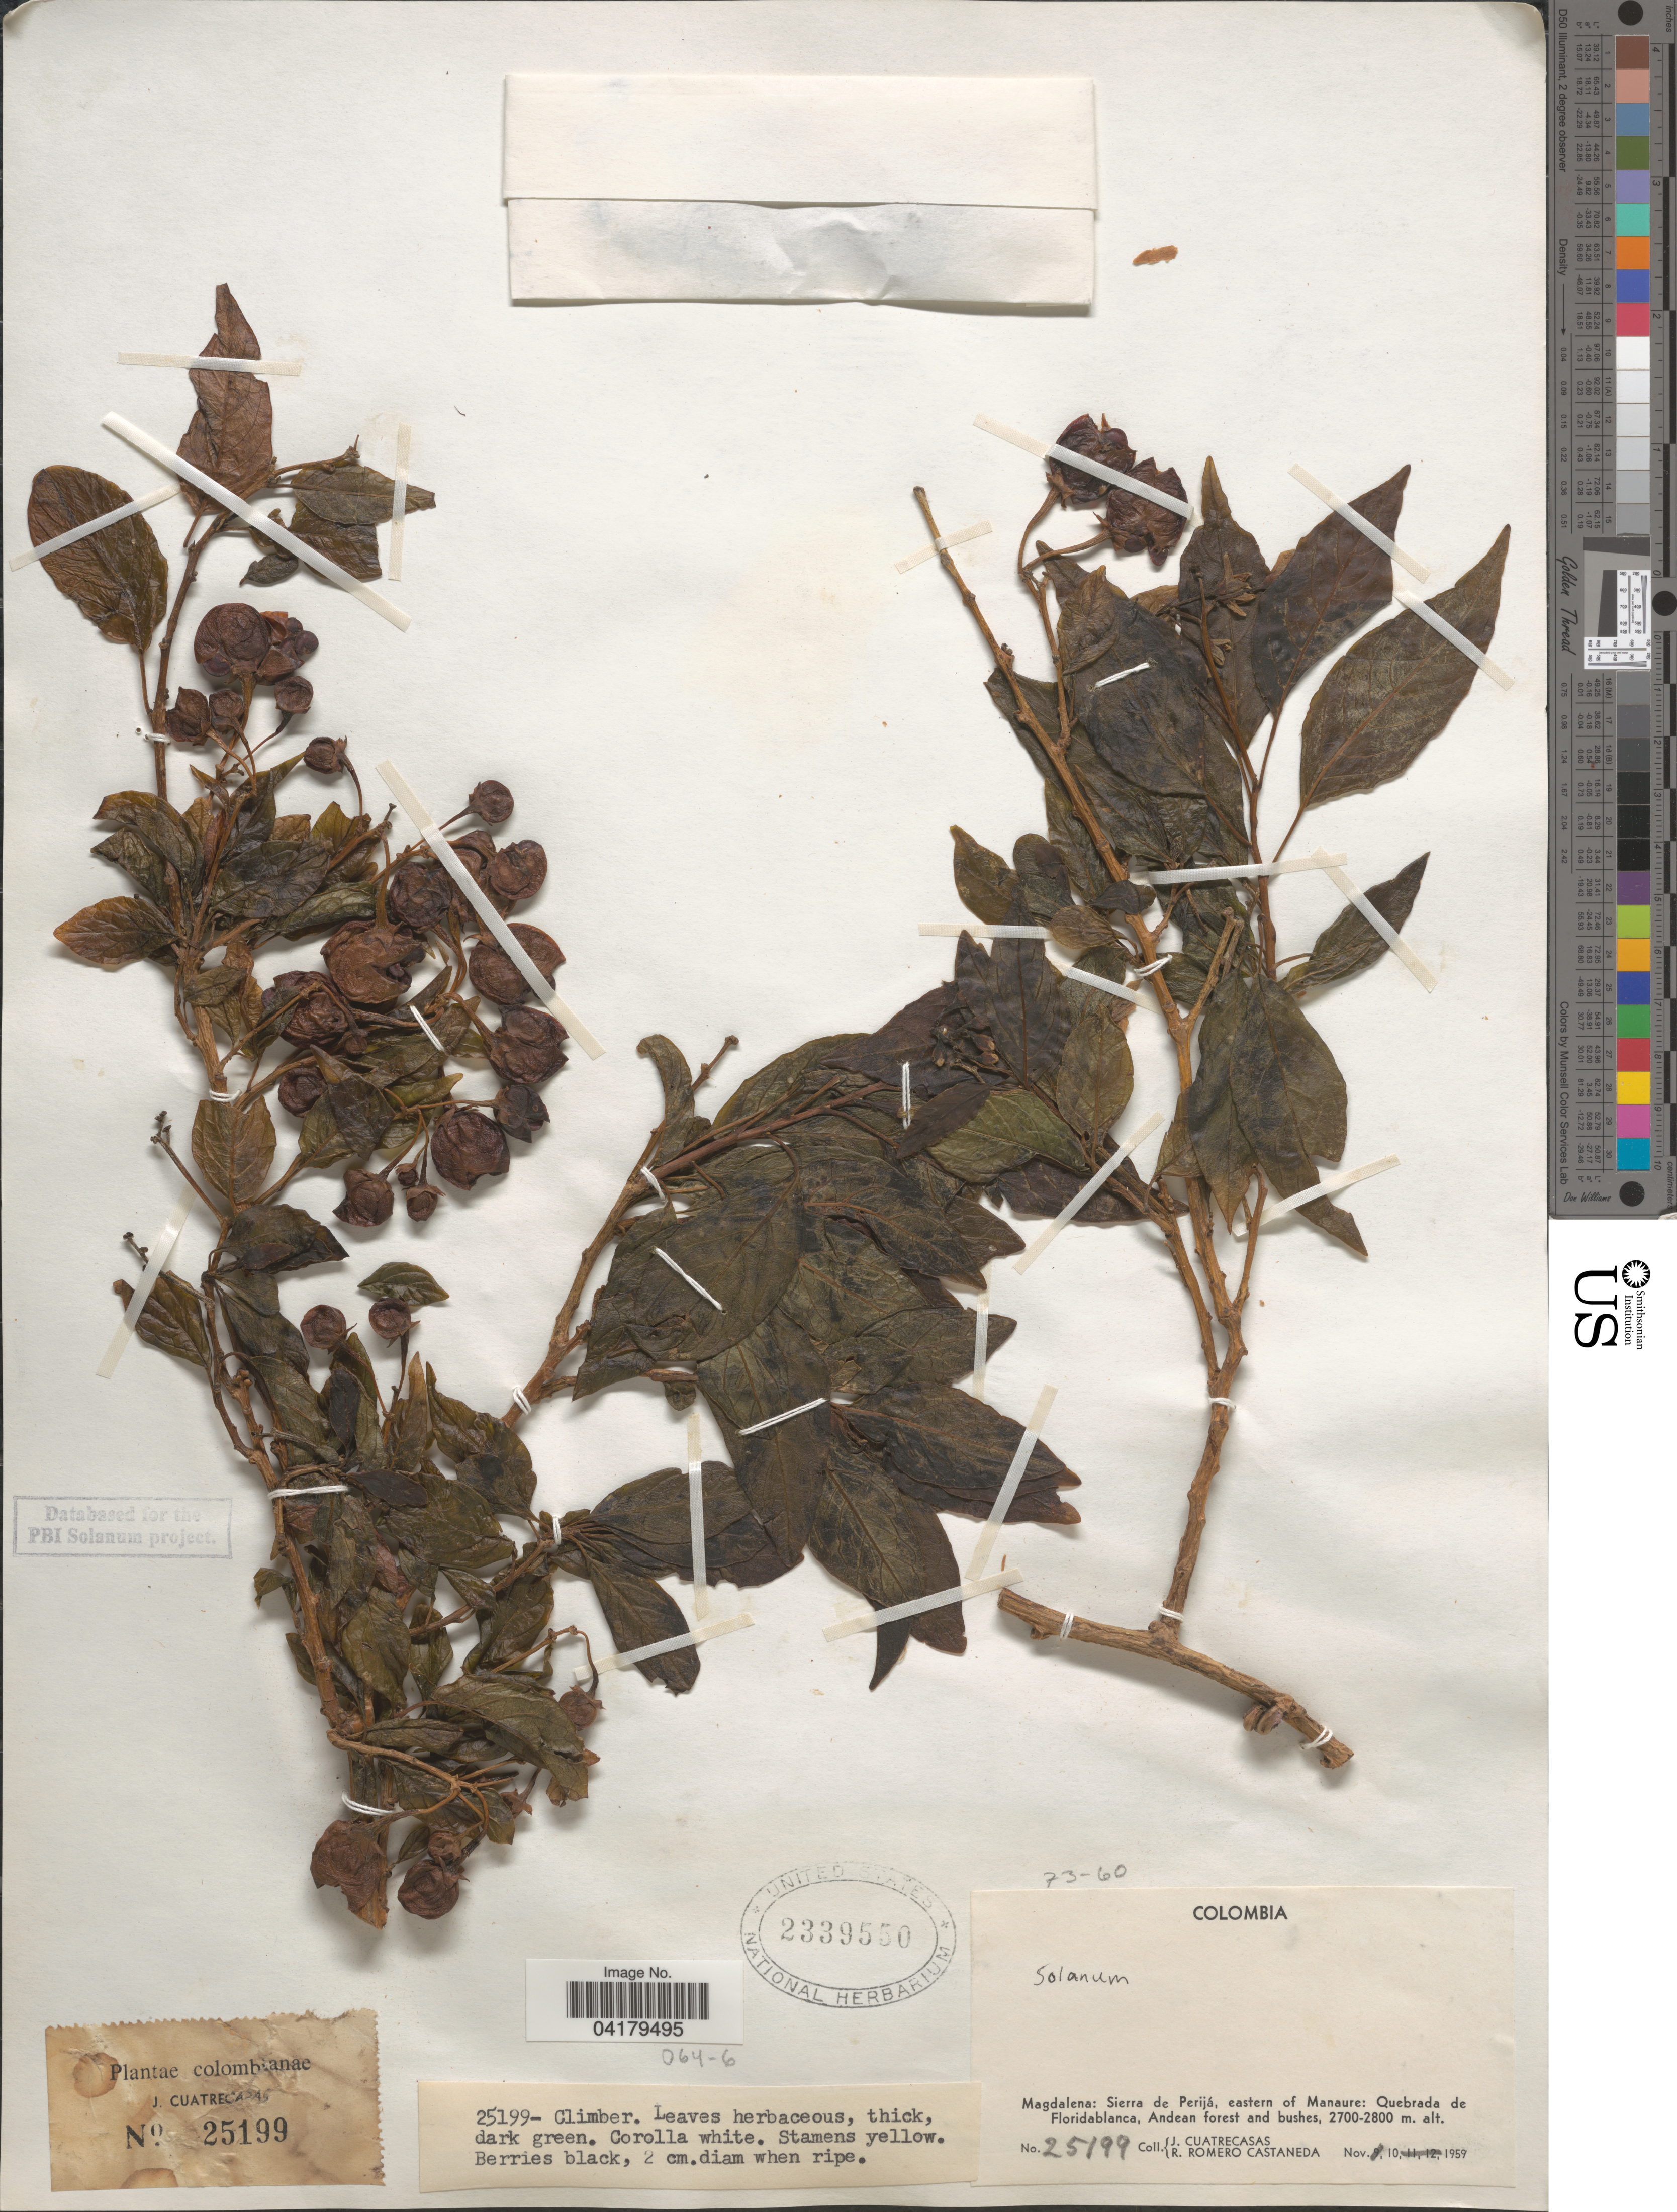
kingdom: Plantae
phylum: Tracheophyta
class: Magnoliopsida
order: Solanales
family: Solanaceae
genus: Solanum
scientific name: Solanum (Leptostemonum) sp.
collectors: J. Cuatrecasas & R. Romero Castañeda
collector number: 25199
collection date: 1959-11-10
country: Colombia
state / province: Magdalena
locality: Sierra de Perijá, eastern of Manaure: Quebrada de Floridablanca, Andean forest and bushes.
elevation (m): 2700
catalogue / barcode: US 2339550